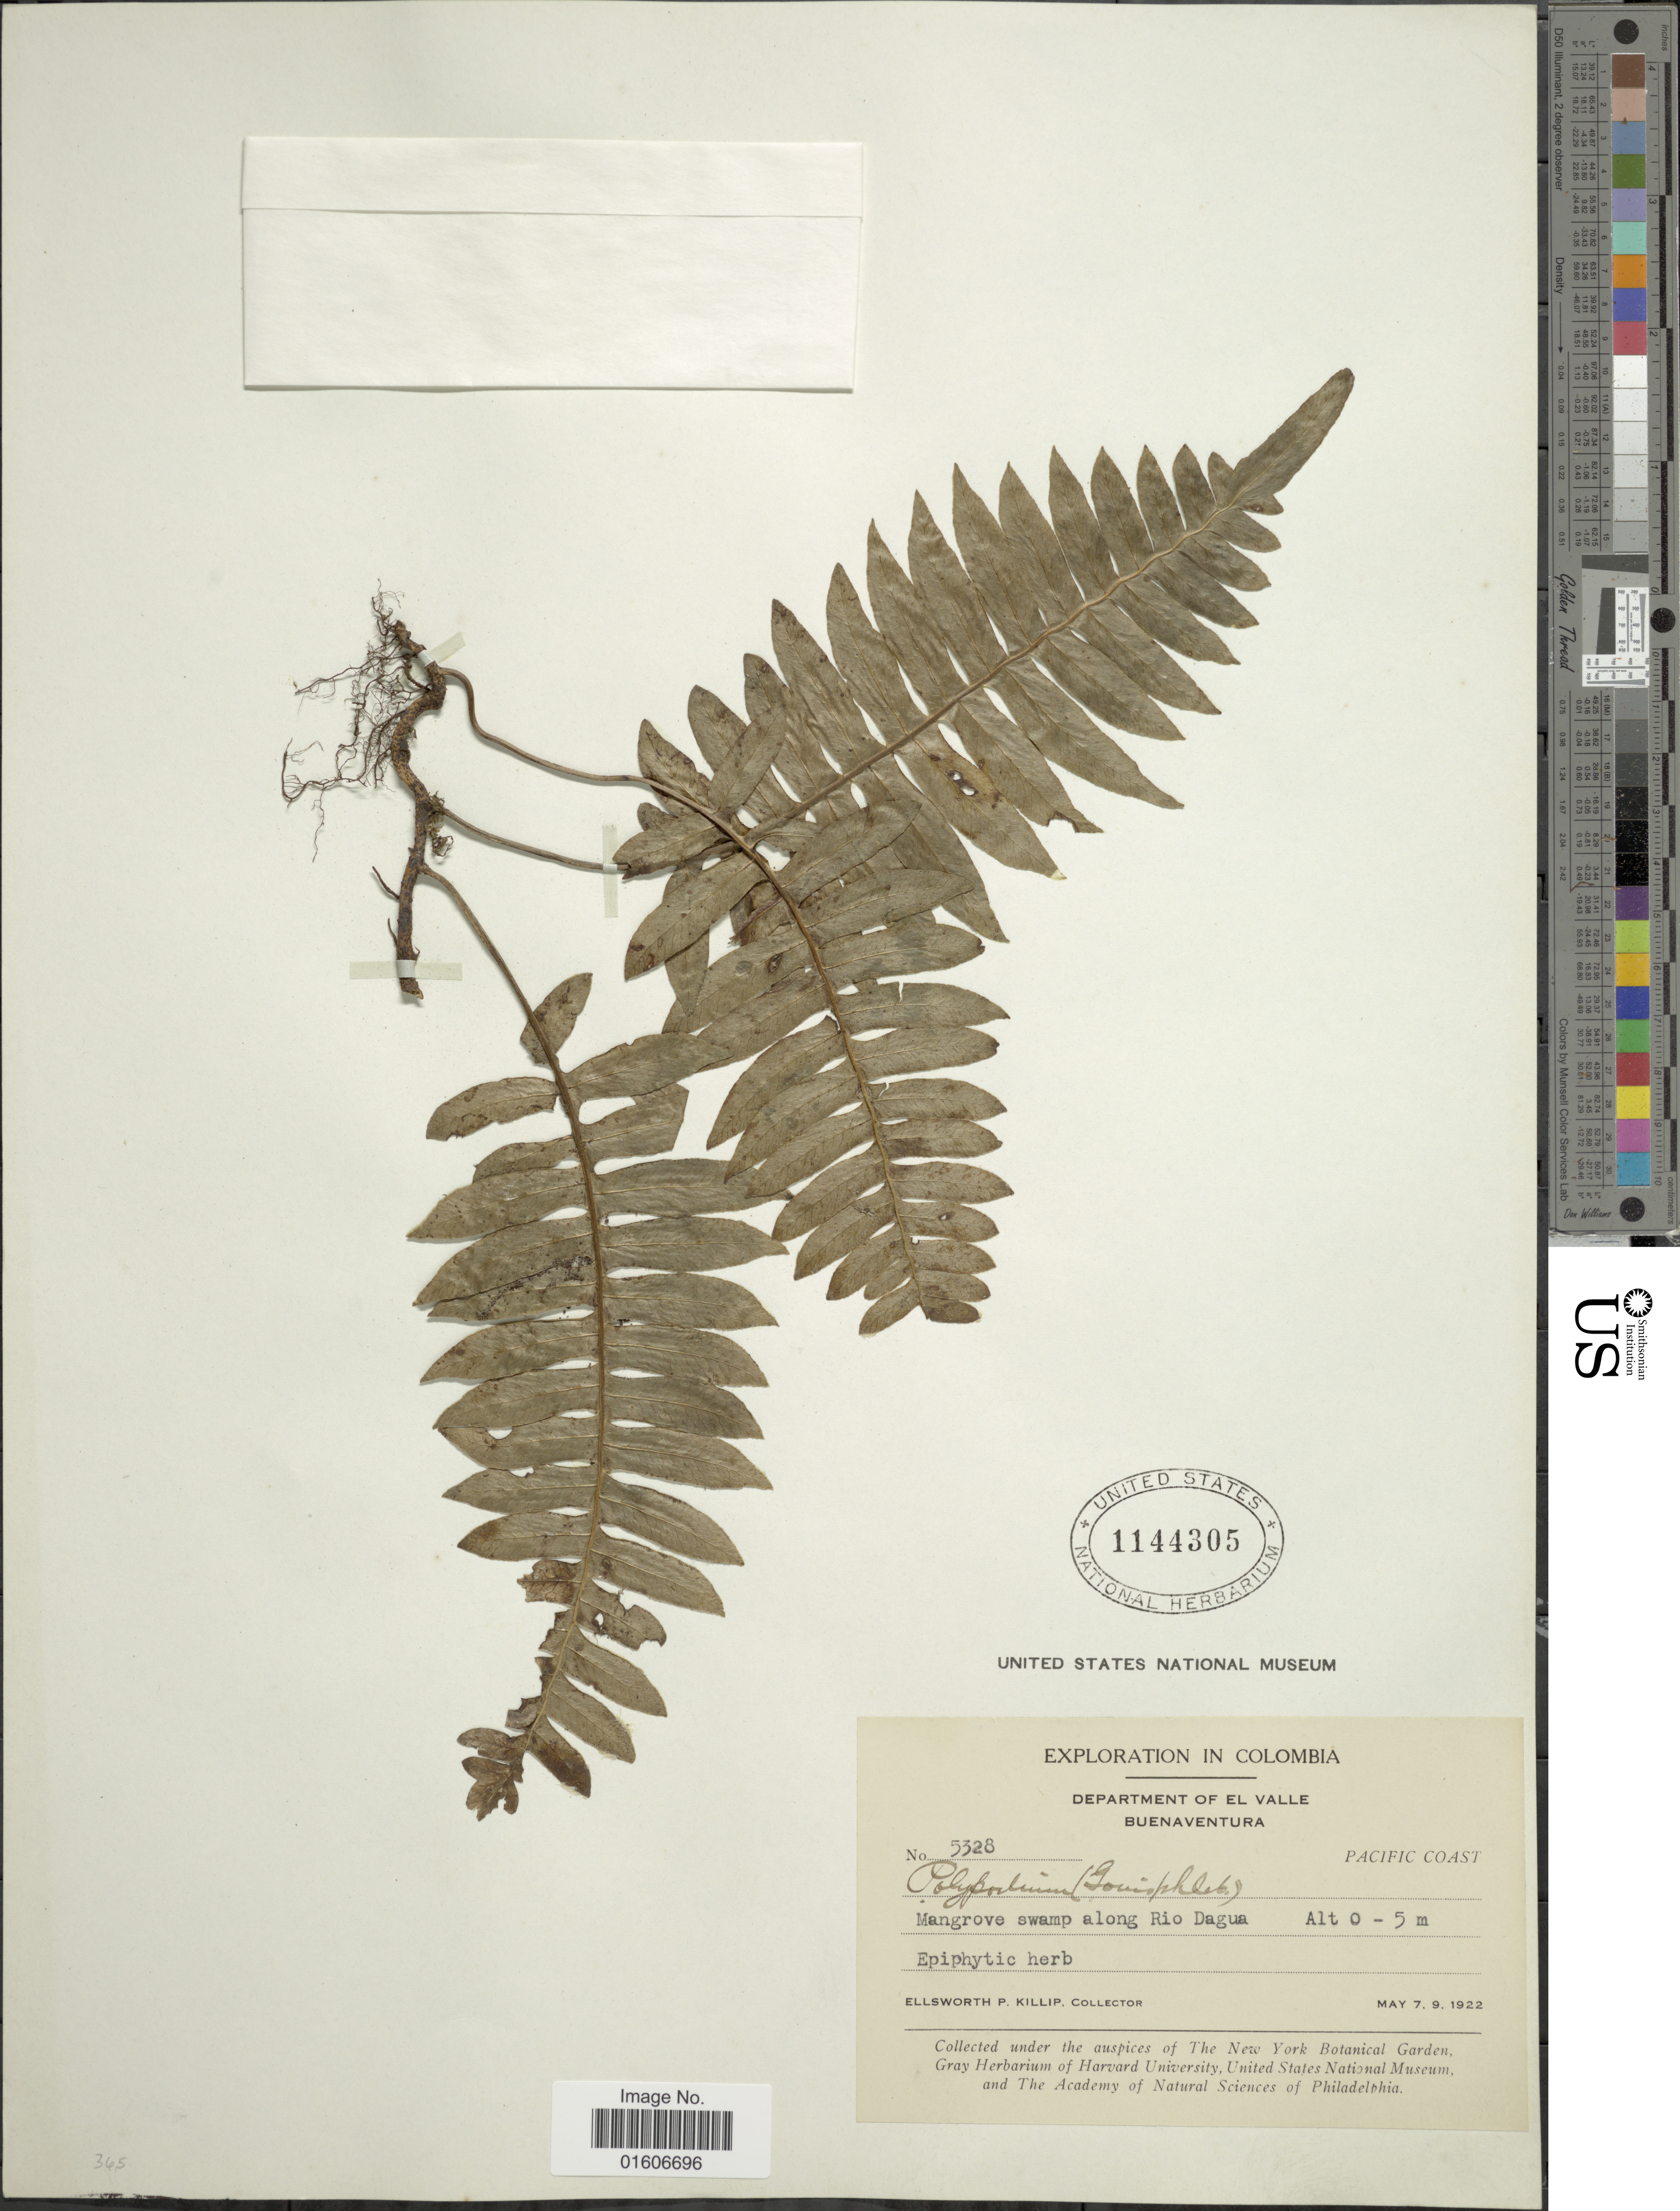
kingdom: Plantae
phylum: Tracheophyta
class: Polypodiopsida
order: Polypodiales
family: Polypodiaceae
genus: Serpocaulon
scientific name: Serpocaulon loriceum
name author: (L.) A.R. Sm.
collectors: E. P. Killip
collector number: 5328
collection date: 1922-05-07/1922-05-09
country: Colombia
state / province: Valle del Cauca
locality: Department of El Valle, Buenaventura, Pacific Coast, Mangrove swamp along Rio Dagua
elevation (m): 0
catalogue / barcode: US 1144305